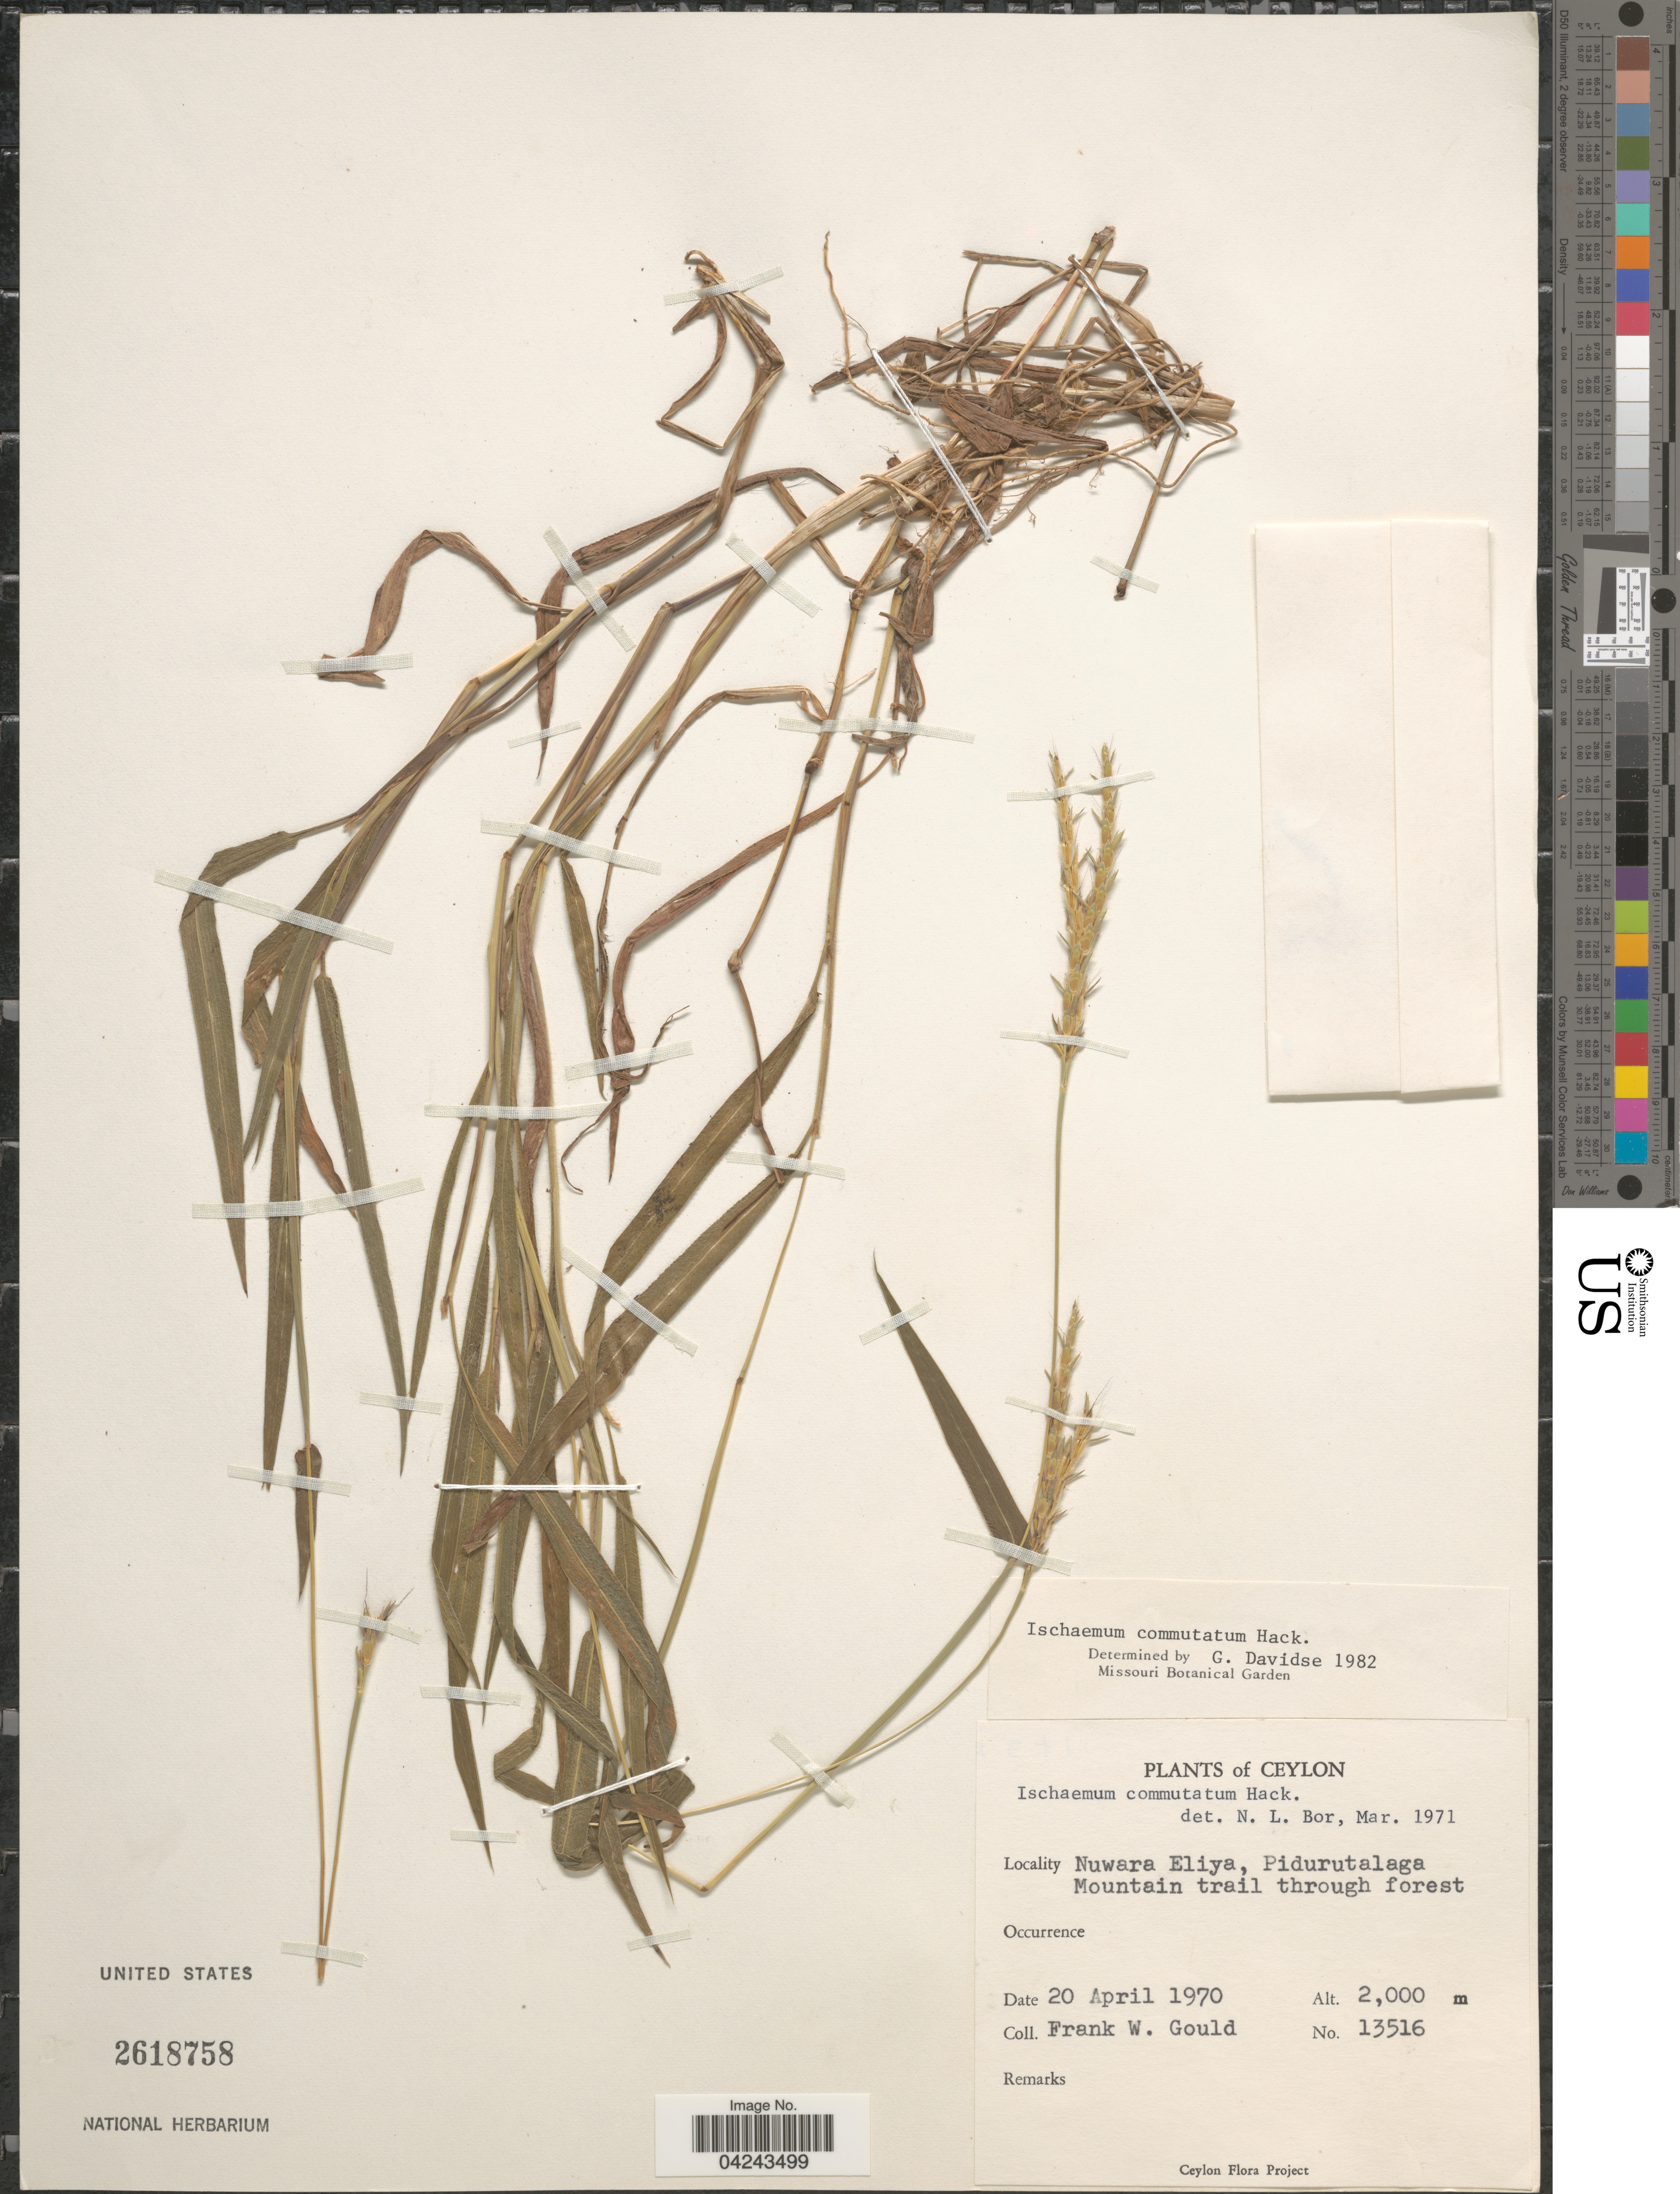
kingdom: Plantae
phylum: Tracheophyta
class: Liliopsida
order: Poales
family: Poaceae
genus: Ischaemum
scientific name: Ischaemum commutatum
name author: Hack.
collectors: F. W. Gould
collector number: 13516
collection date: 1970-04-20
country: Sri Lanka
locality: Ceylon. Nuwara Eliya, Pidurutalaga Mountain trail through forest.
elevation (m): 2000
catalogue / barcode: US 2618758